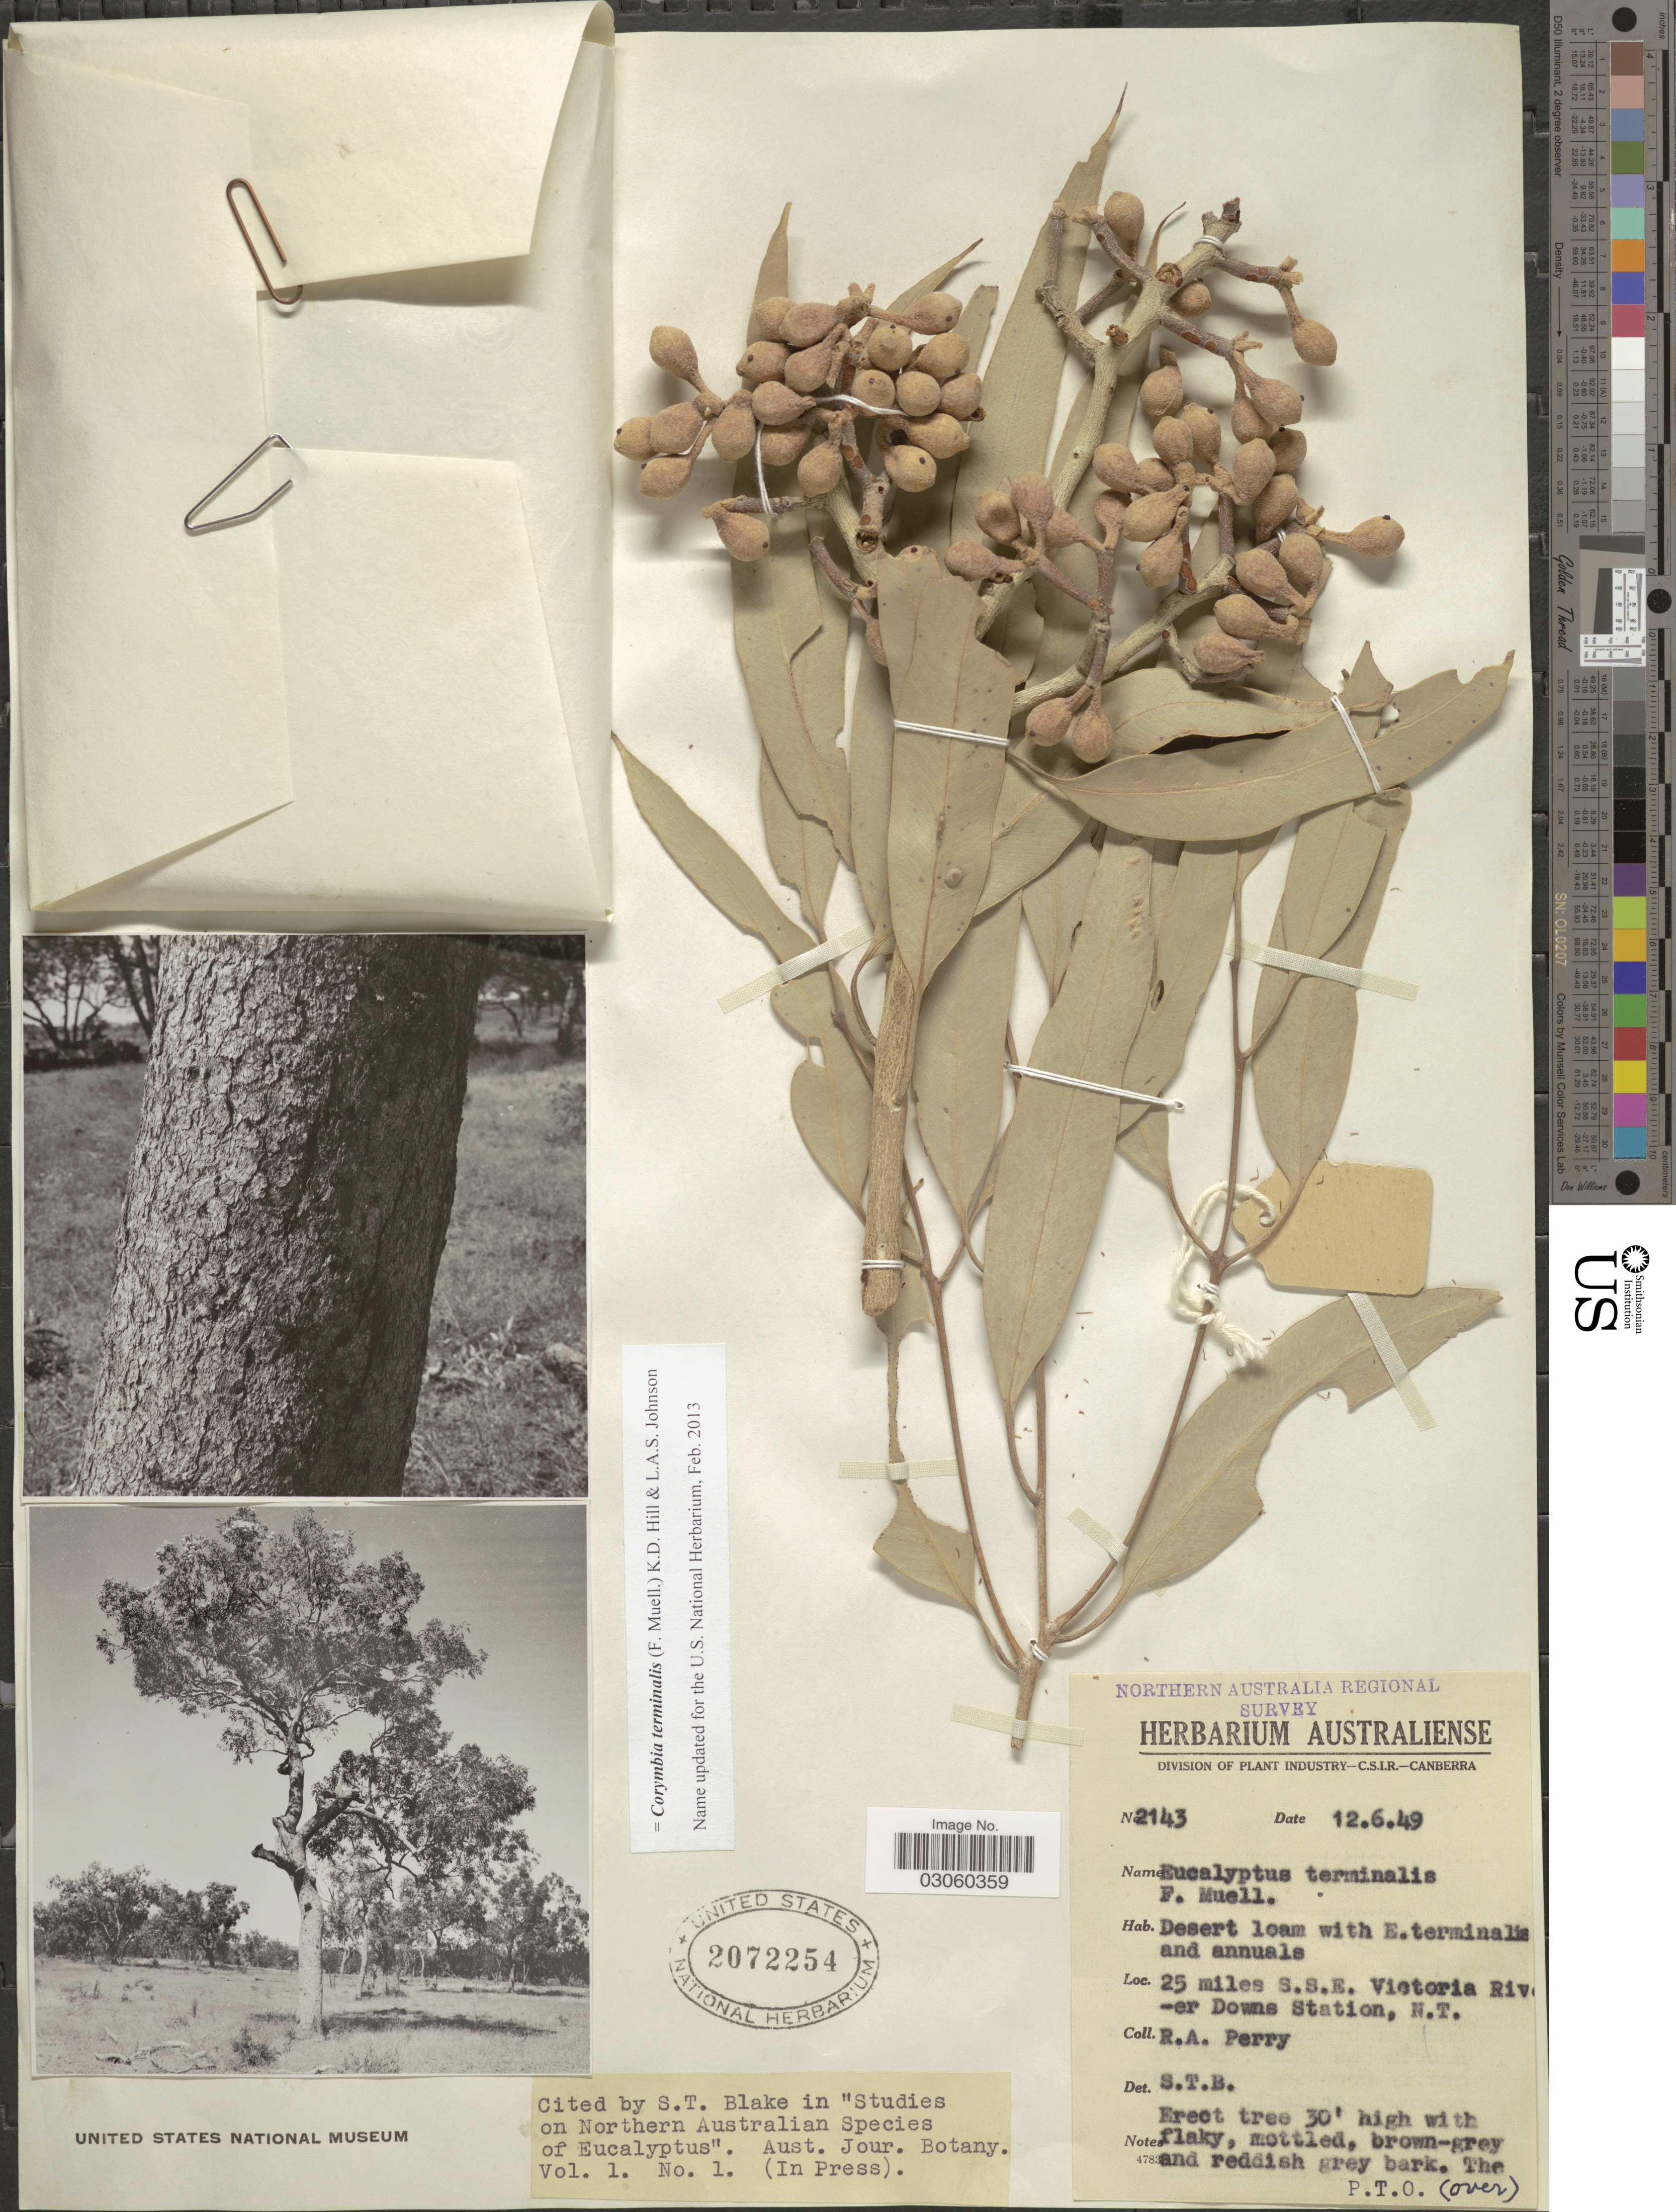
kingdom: Plantae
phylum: Tracheophyta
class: Magnoliopsida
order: Myrtales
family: Myrtaceae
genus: Corymbia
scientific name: Corymbia terminalis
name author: (F. Muell.) K.D. Hill & L.A.S. Johnson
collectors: Perry, R. A.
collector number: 2143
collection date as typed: Transcribed d/m/y: 12/6/49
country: Australia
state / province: Northern Territory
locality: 25 miles S.S.E. Victoria River Downs Station, N.T.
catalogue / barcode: US 2072254